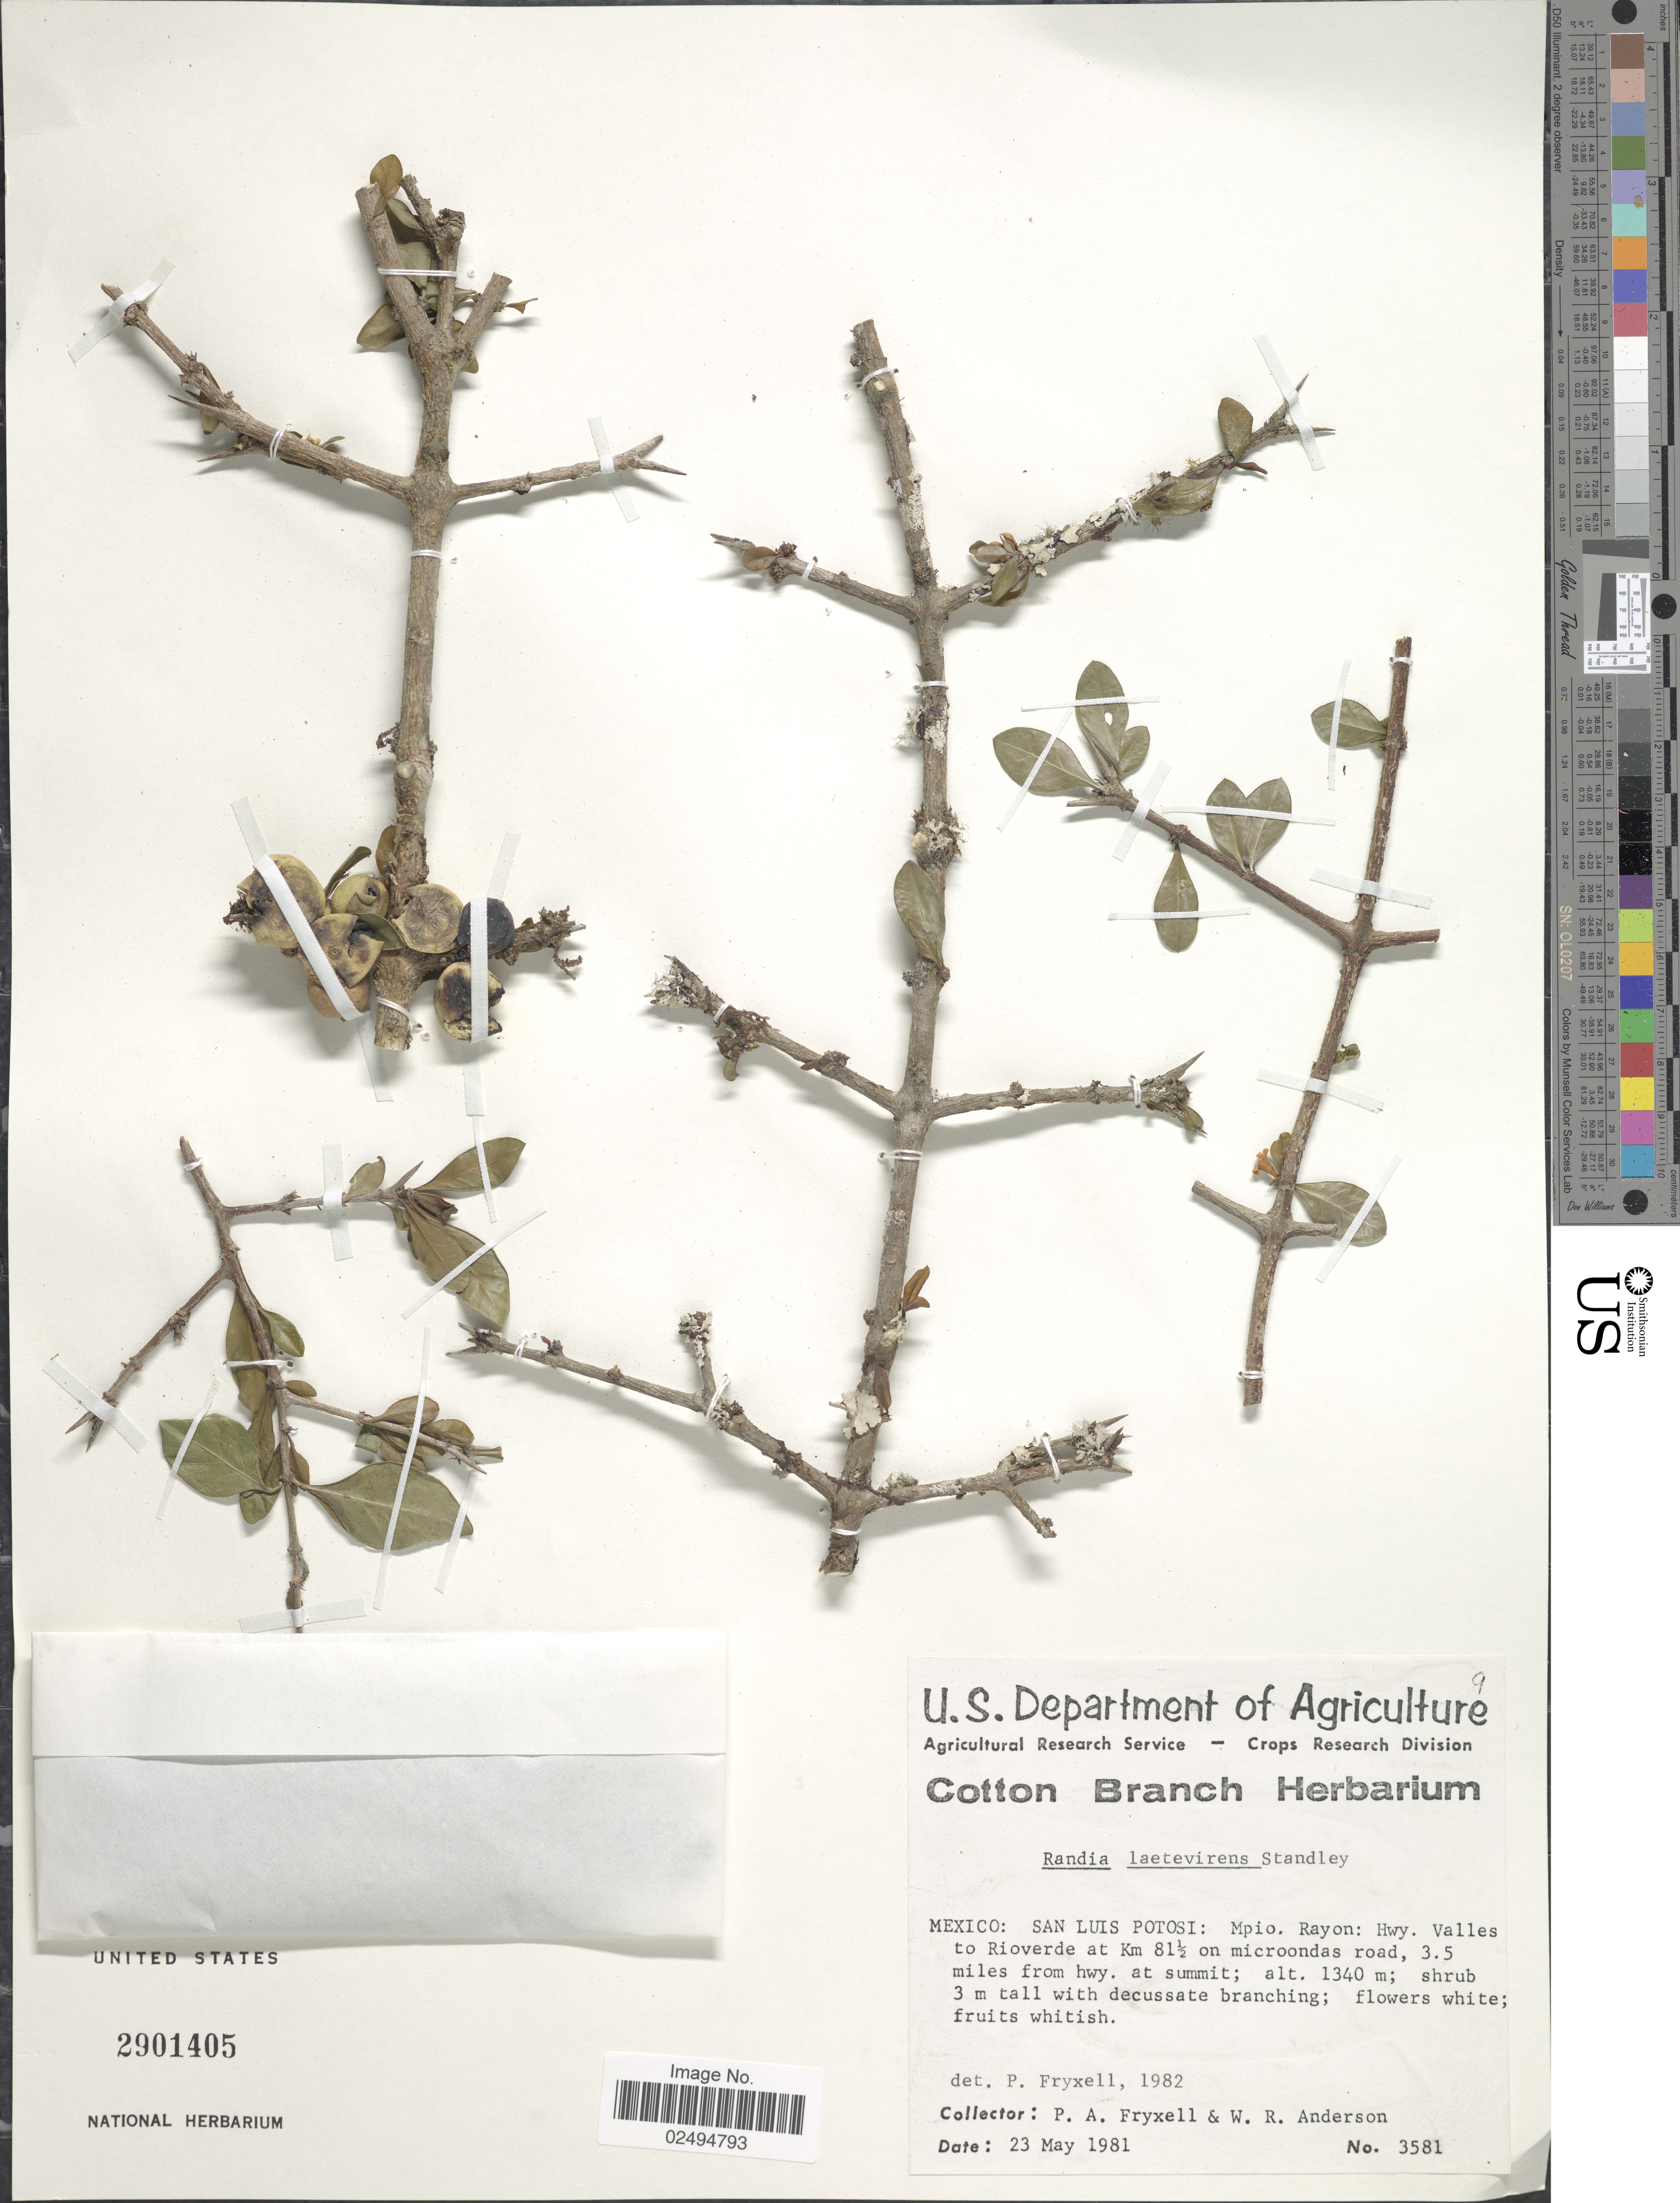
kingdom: Plantae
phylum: Tracheophyta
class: Magnoliopsida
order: Gentianales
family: Rubiaceae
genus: Randia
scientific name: Randia laetevirens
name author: Standl.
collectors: P. A. Fryxell & W. Anderson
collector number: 3581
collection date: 1981-05-23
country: Mexico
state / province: San Luis Potosí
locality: Mpio. Rayon: Hwy. Valles to Rioverde at Km 81 1/2 on microondas road, 3.5 miles from hwy. at summit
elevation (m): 1340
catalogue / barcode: US 2901405